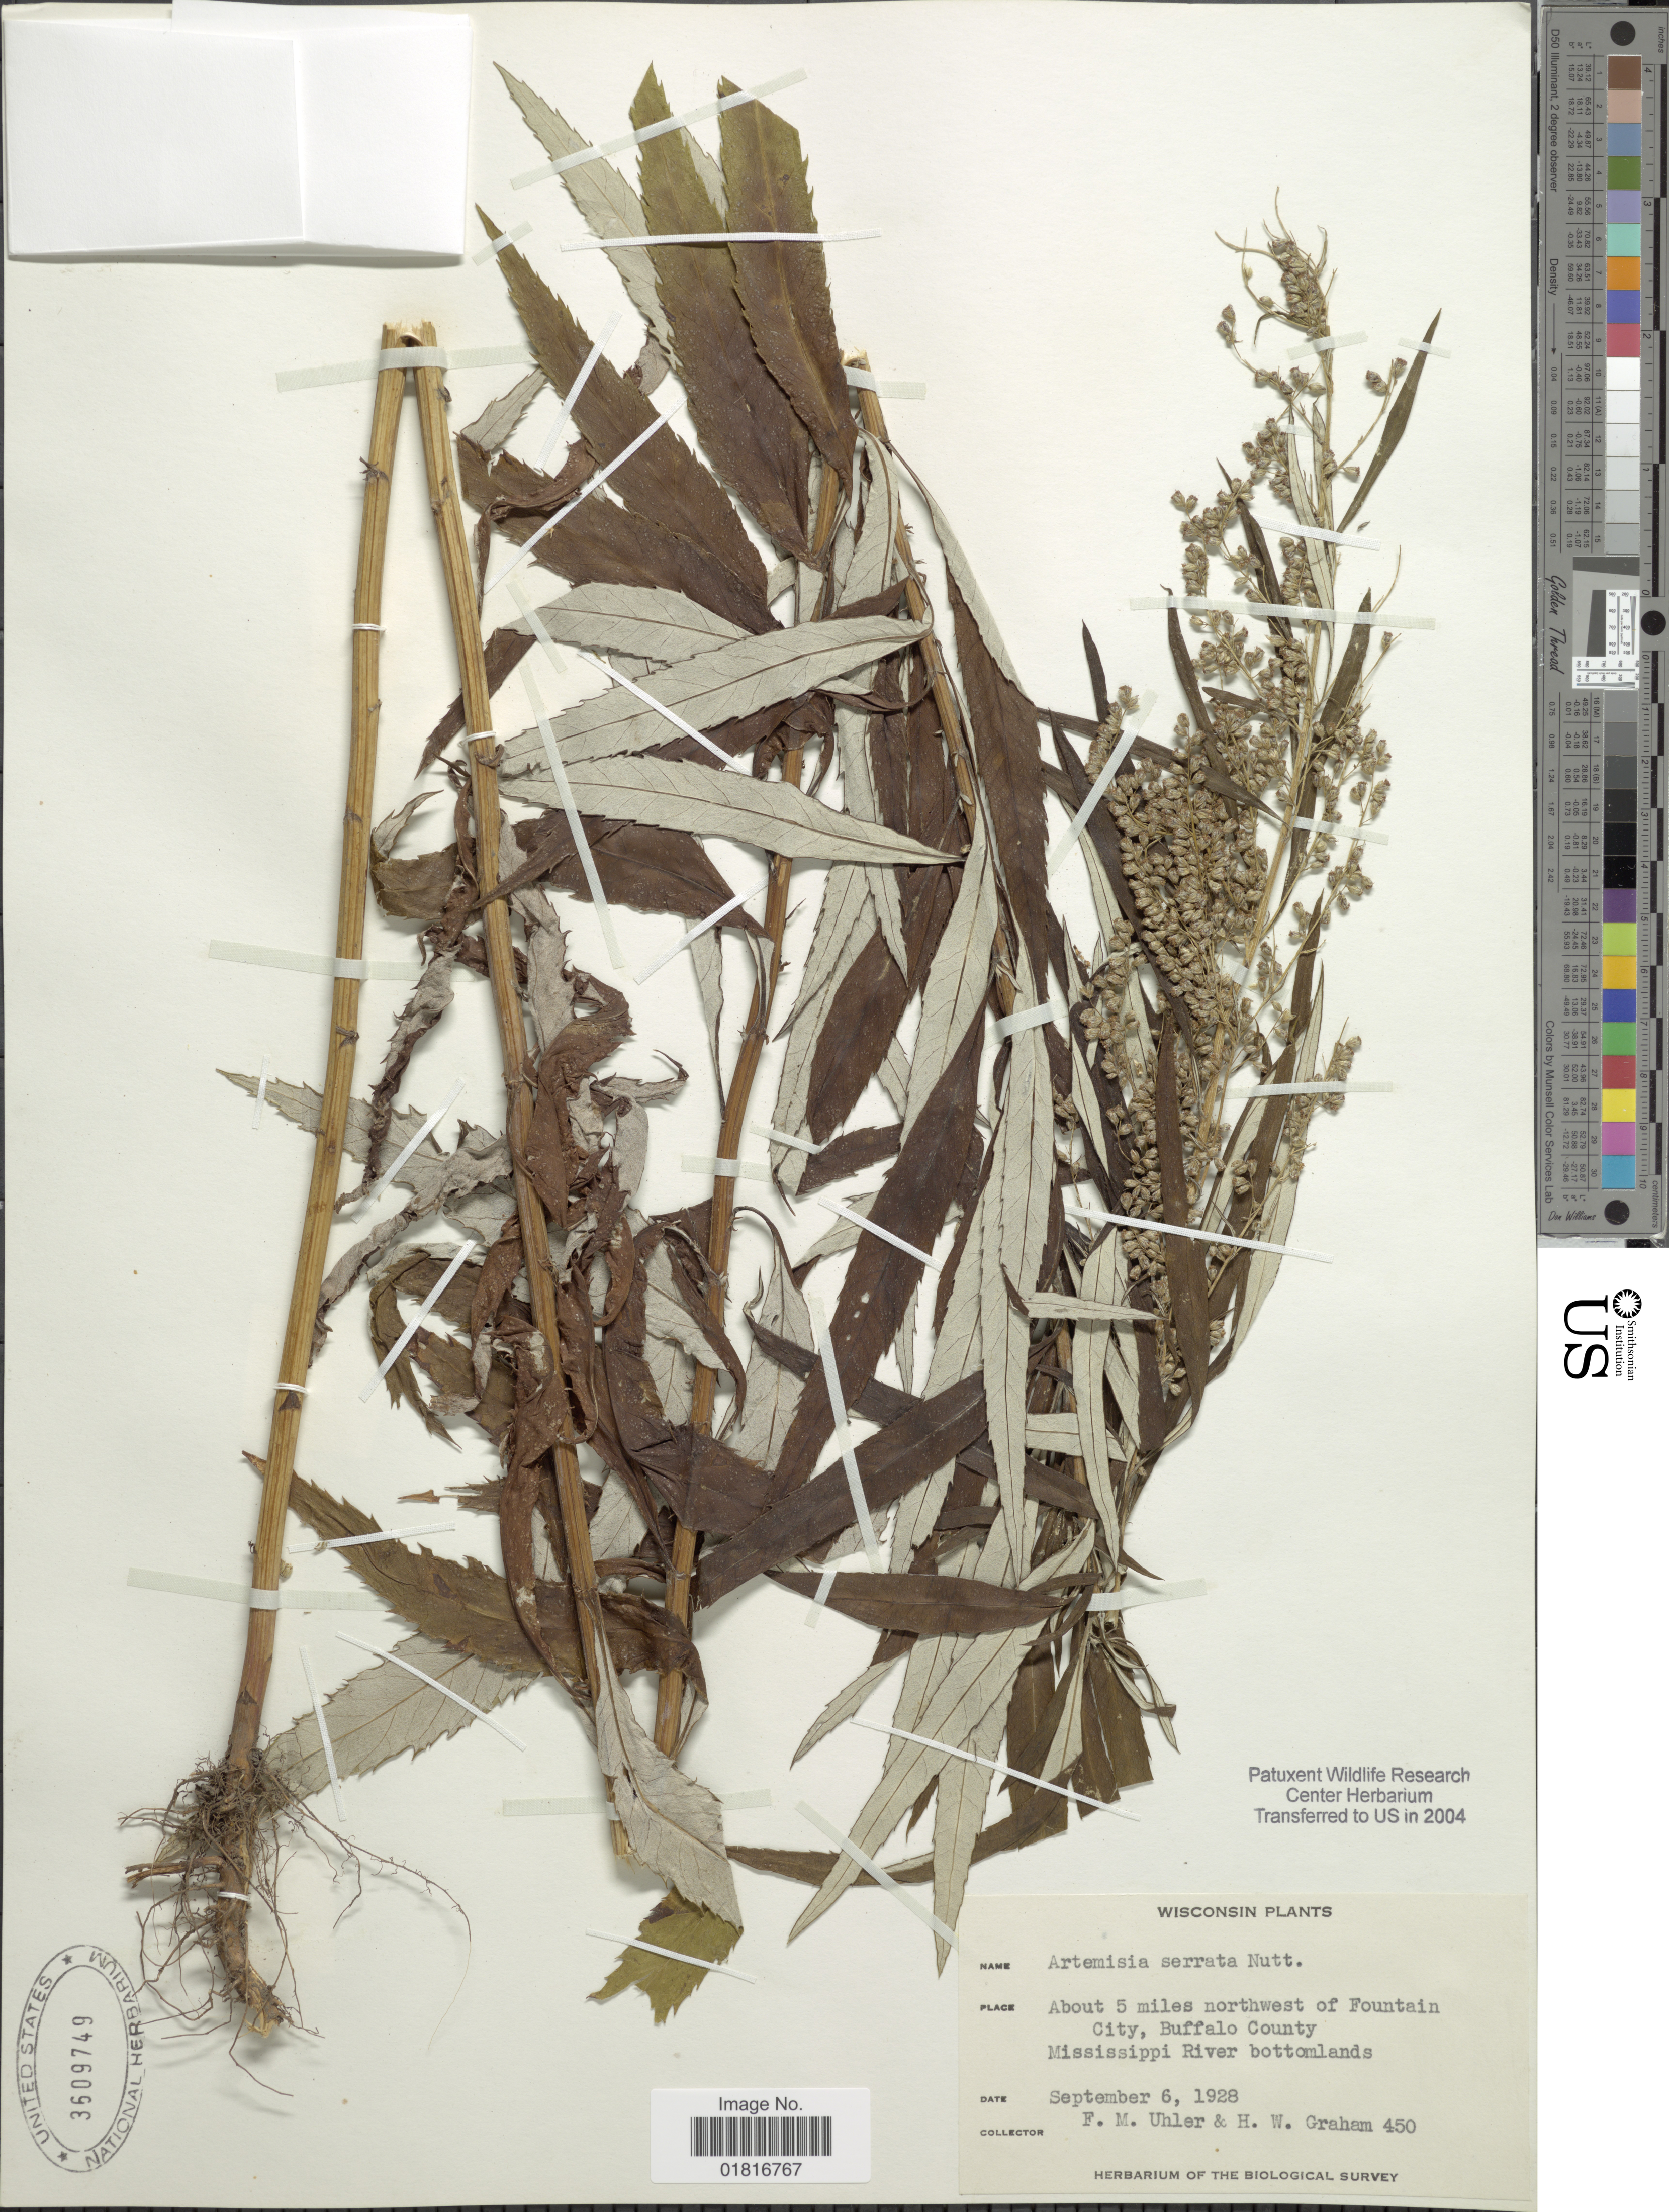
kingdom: Plantae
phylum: Tracheophyta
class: Magnoliopsida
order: Asterales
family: Asteraceae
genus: Artemisia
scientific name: Artemisia serrata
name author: Nutt.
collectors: F. M. Uhler & H. W. Graham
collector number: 450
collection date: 1928-09-06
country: United States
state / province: Wisconsin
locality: About 5 miles northwest of Fountain City, Buffalo County, Mississippi River bottomslands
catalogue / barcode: US 3609749